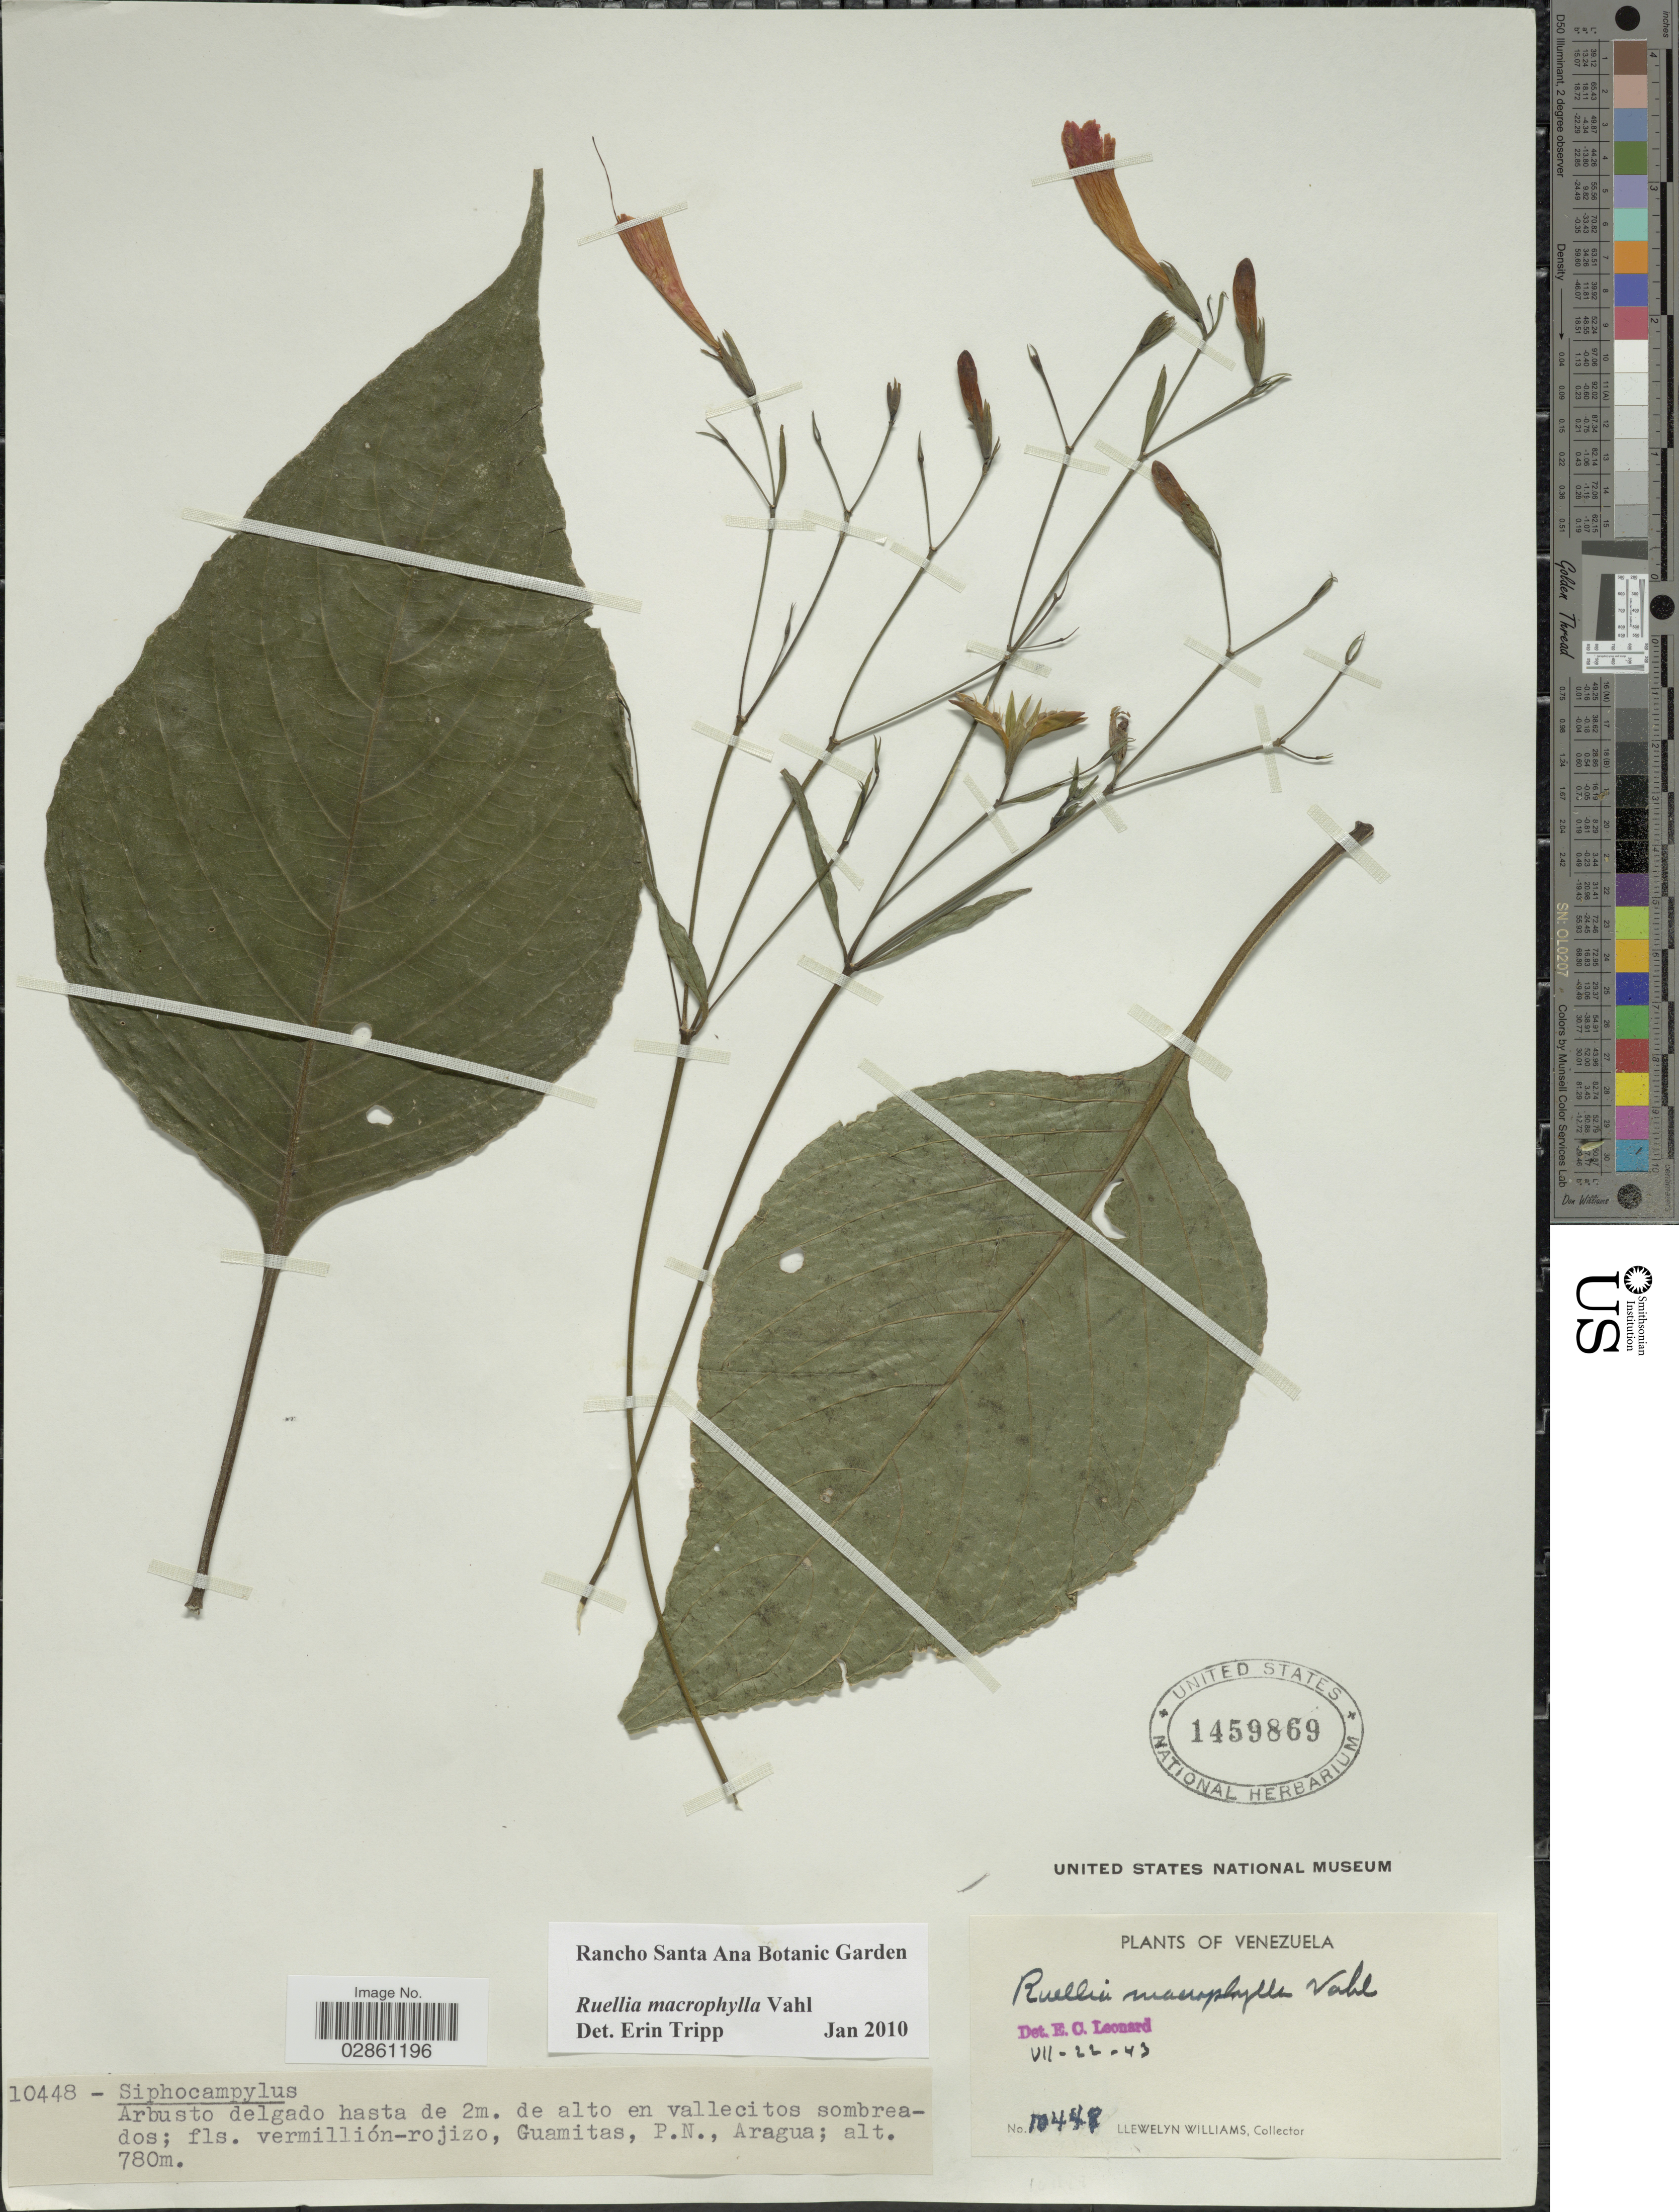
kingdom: Plantae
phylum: Tracheophyta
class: Magnoliopsida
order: Lamiales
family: Acanthaceae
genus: Ruellia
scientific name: Ruellia macrophylla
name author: Vahl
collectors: Ll. Williams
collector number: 10448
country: Venezuela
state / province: Aragua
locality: Guamitas, P.N.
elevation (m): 780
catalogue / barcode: US 1459869